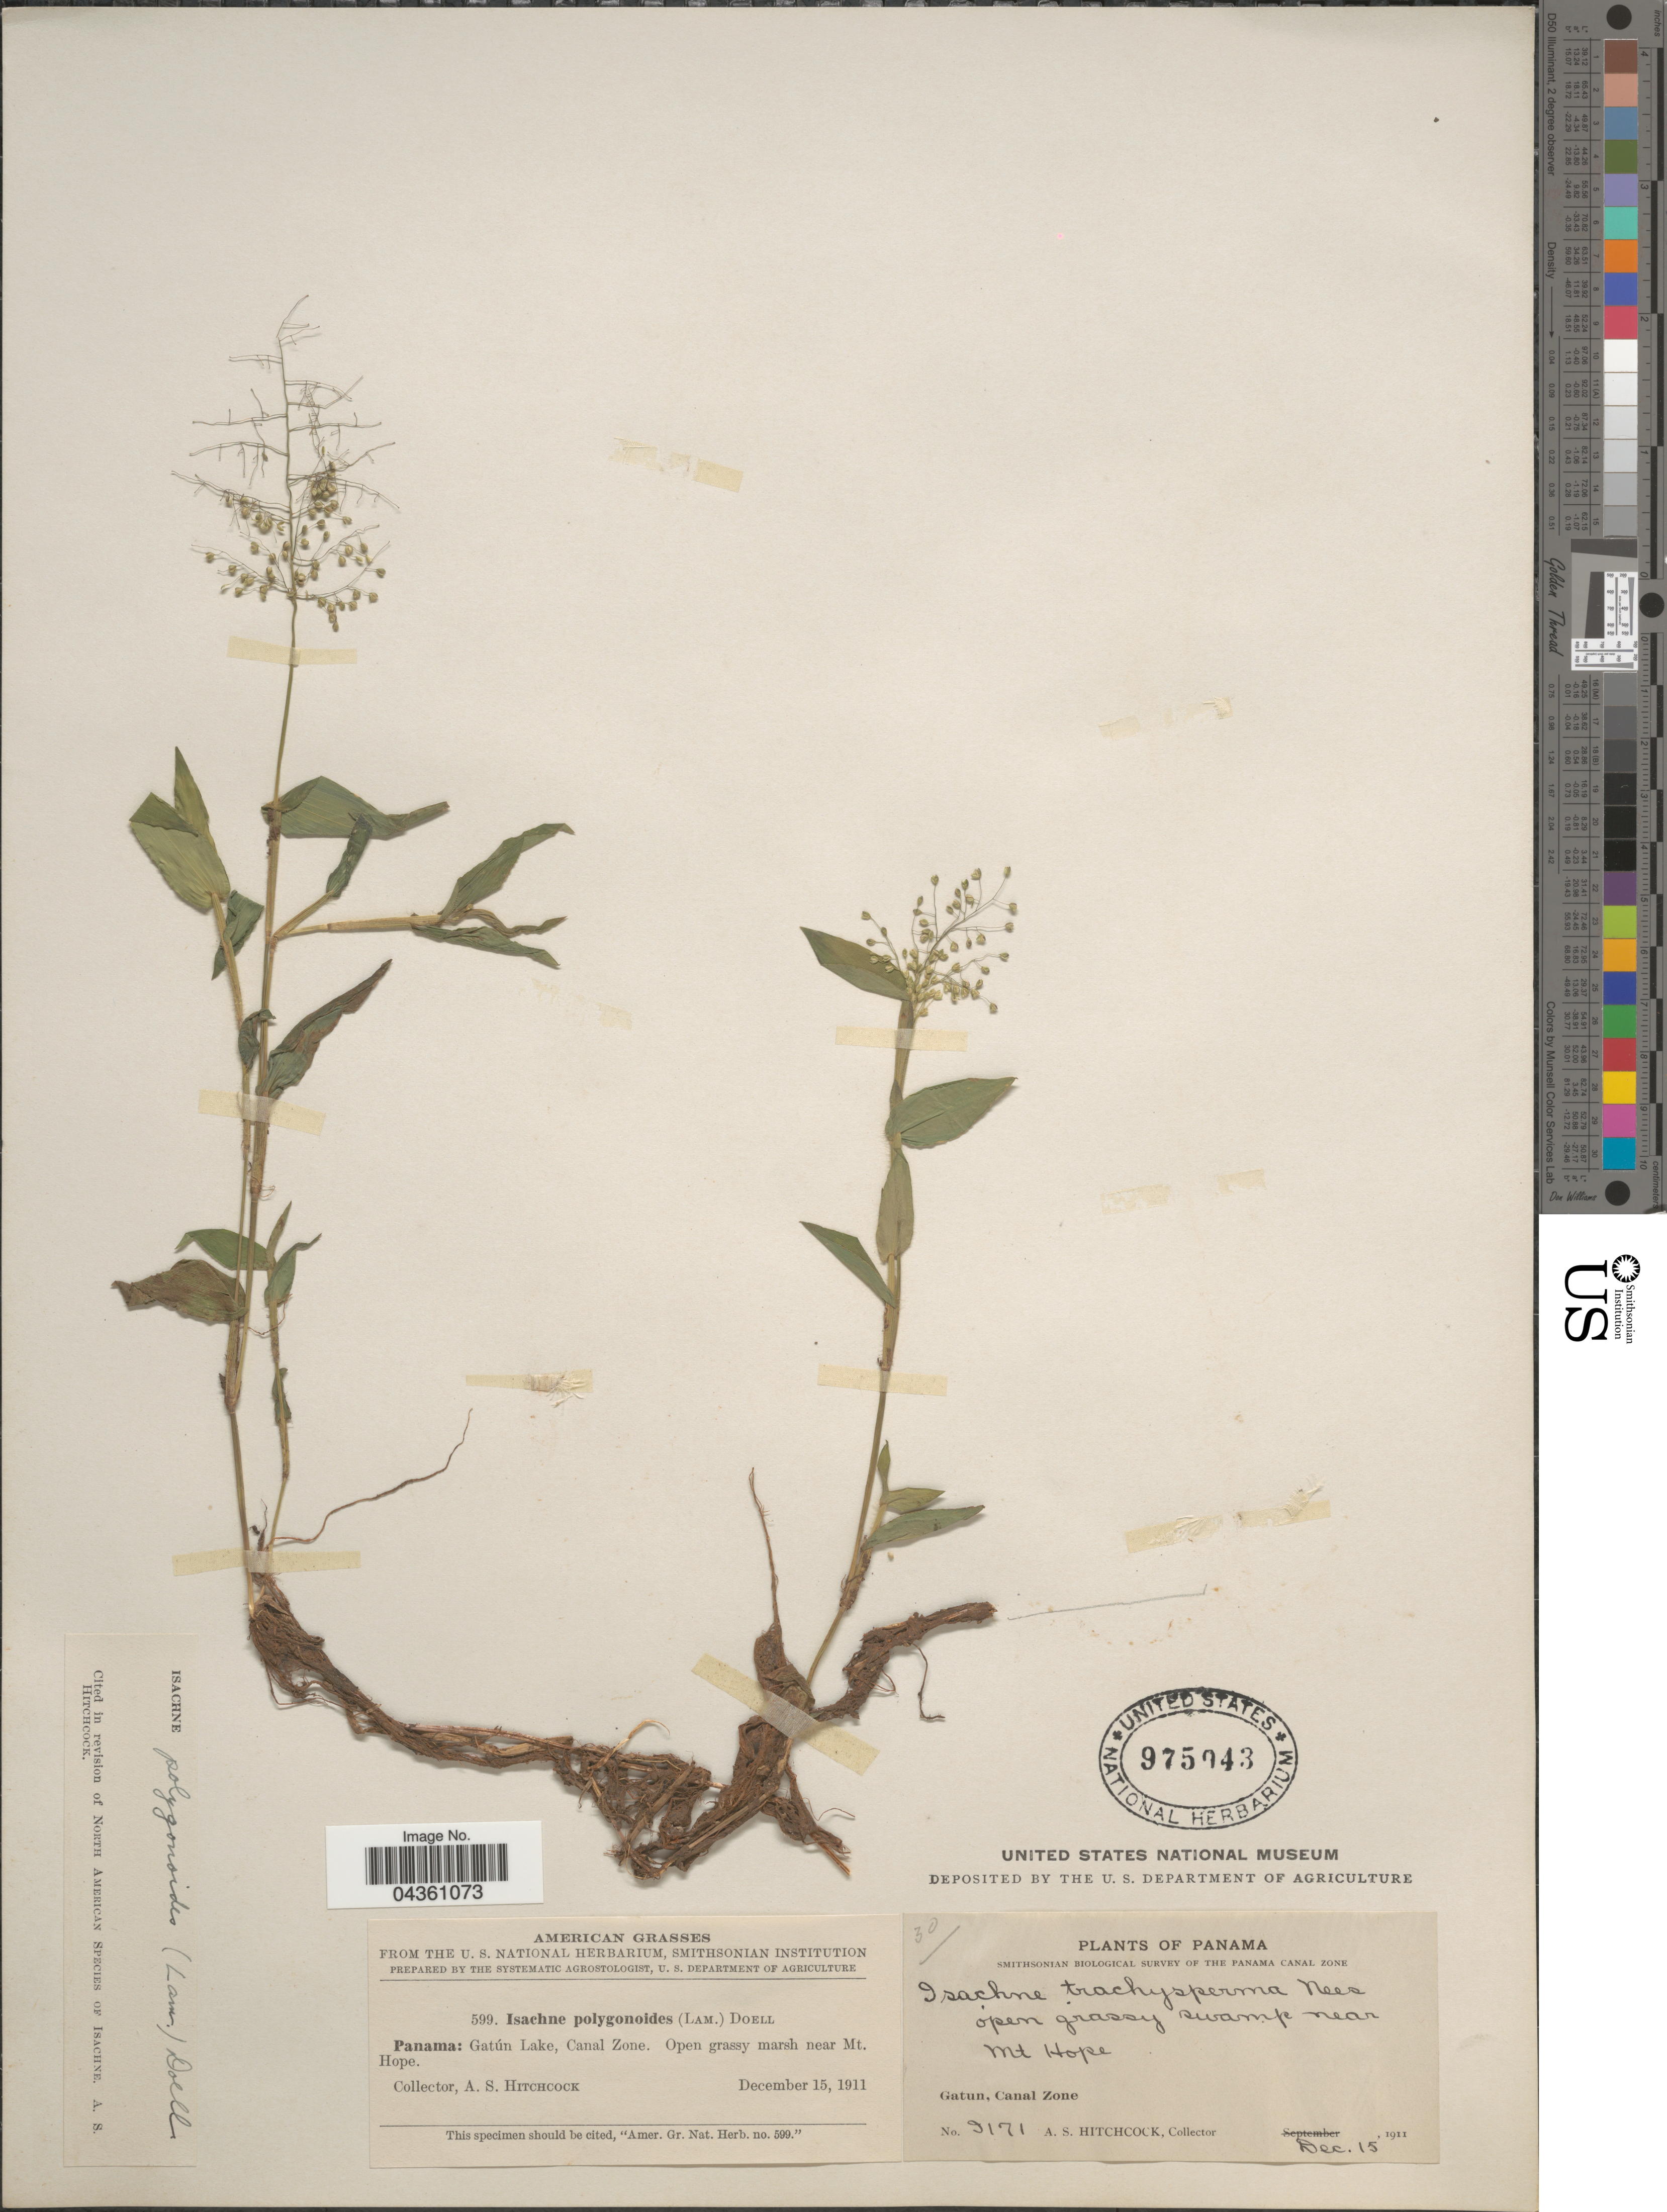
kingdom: Plantae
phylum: Tracheophyta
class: Liliopsida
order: Poales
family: Poaceae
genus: Isachne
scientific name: Isachne polygonoides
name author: (Lam.) Döll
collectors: A. S. Hitchcock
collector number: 9171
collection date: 1911-12-15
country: Panama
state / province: Colón / Panamá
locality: Smithsonian Biological Survey of the Panama Canal Zone. Near Mt Hope. Gatun, Canal Zone. Gatún Lake.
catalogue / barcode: US 975943